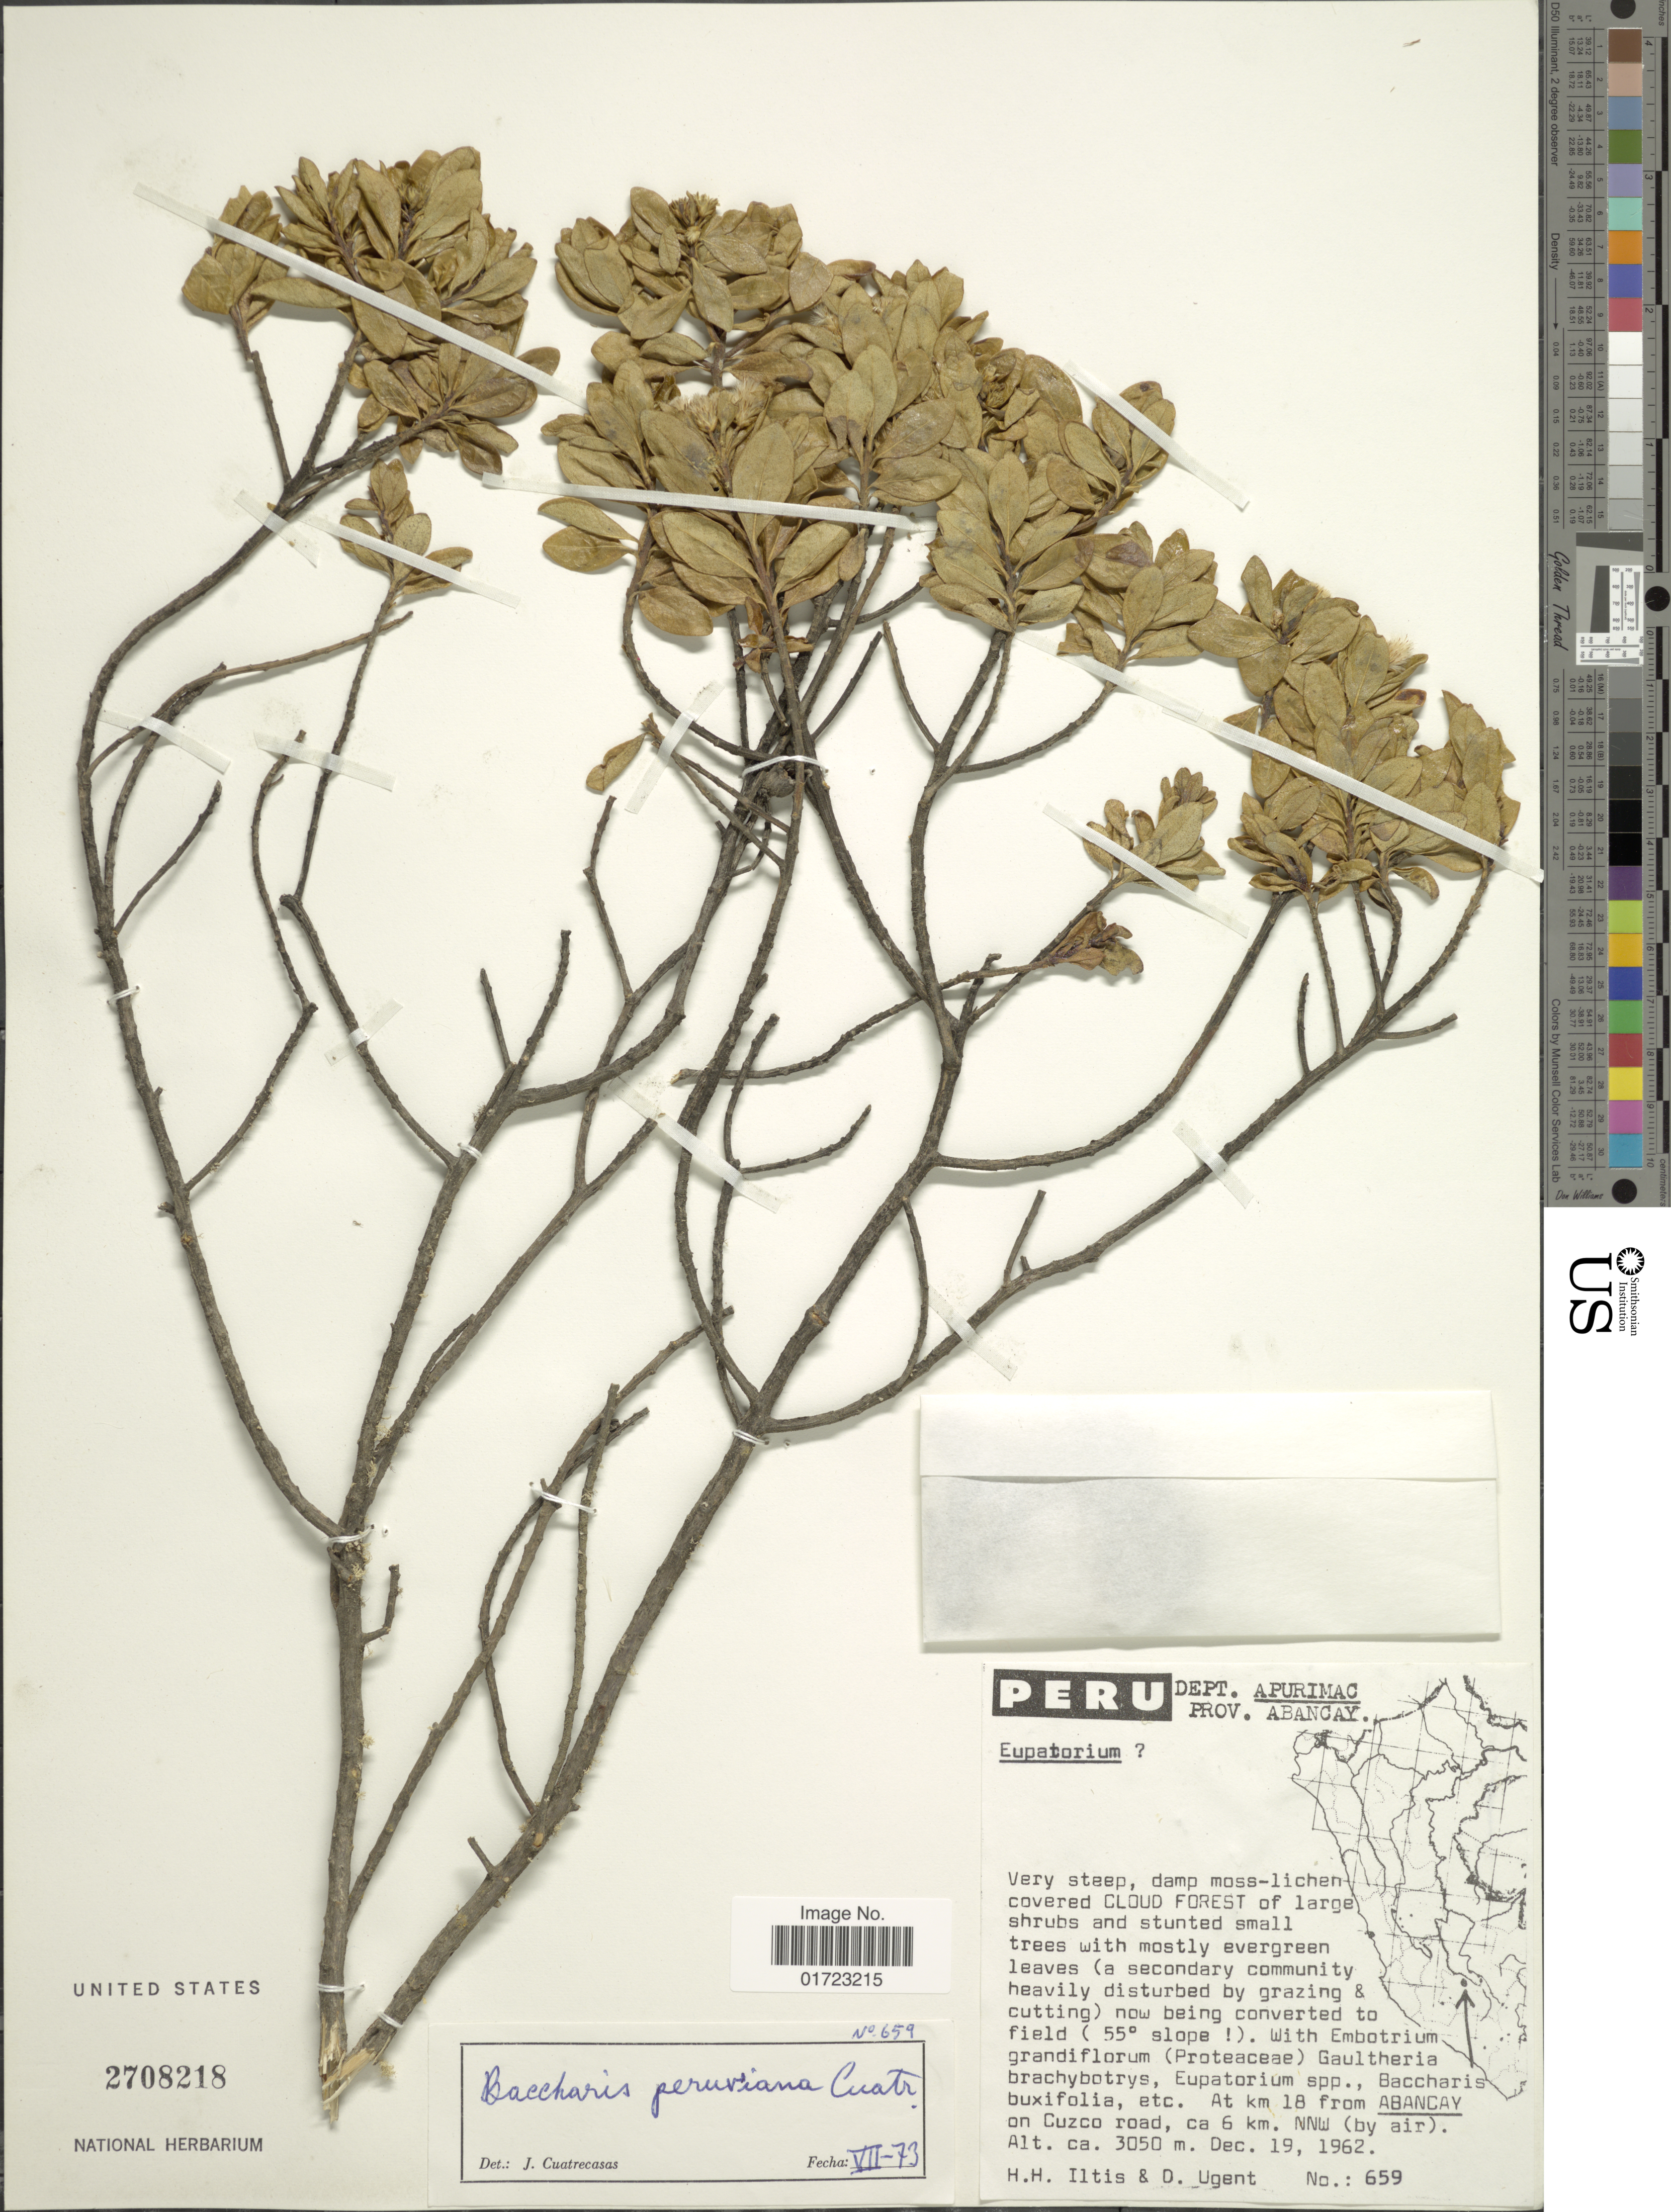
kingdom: Plantae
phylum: Tracheophyta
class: Magnoliopsida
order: Asterales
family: Asteraceae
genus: Baccharis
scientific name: Baccharis peruviana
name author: Cuatrec.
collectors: H. H. Iltis & D. Ugent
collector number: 659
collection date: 1962-12-19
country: Peru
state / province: Apurímac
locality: Prov. Abancay. At km 18 from Abancay on Cuzco road, ca 6 km. NNw (by air)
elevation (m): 3050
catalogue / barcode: US 2708218